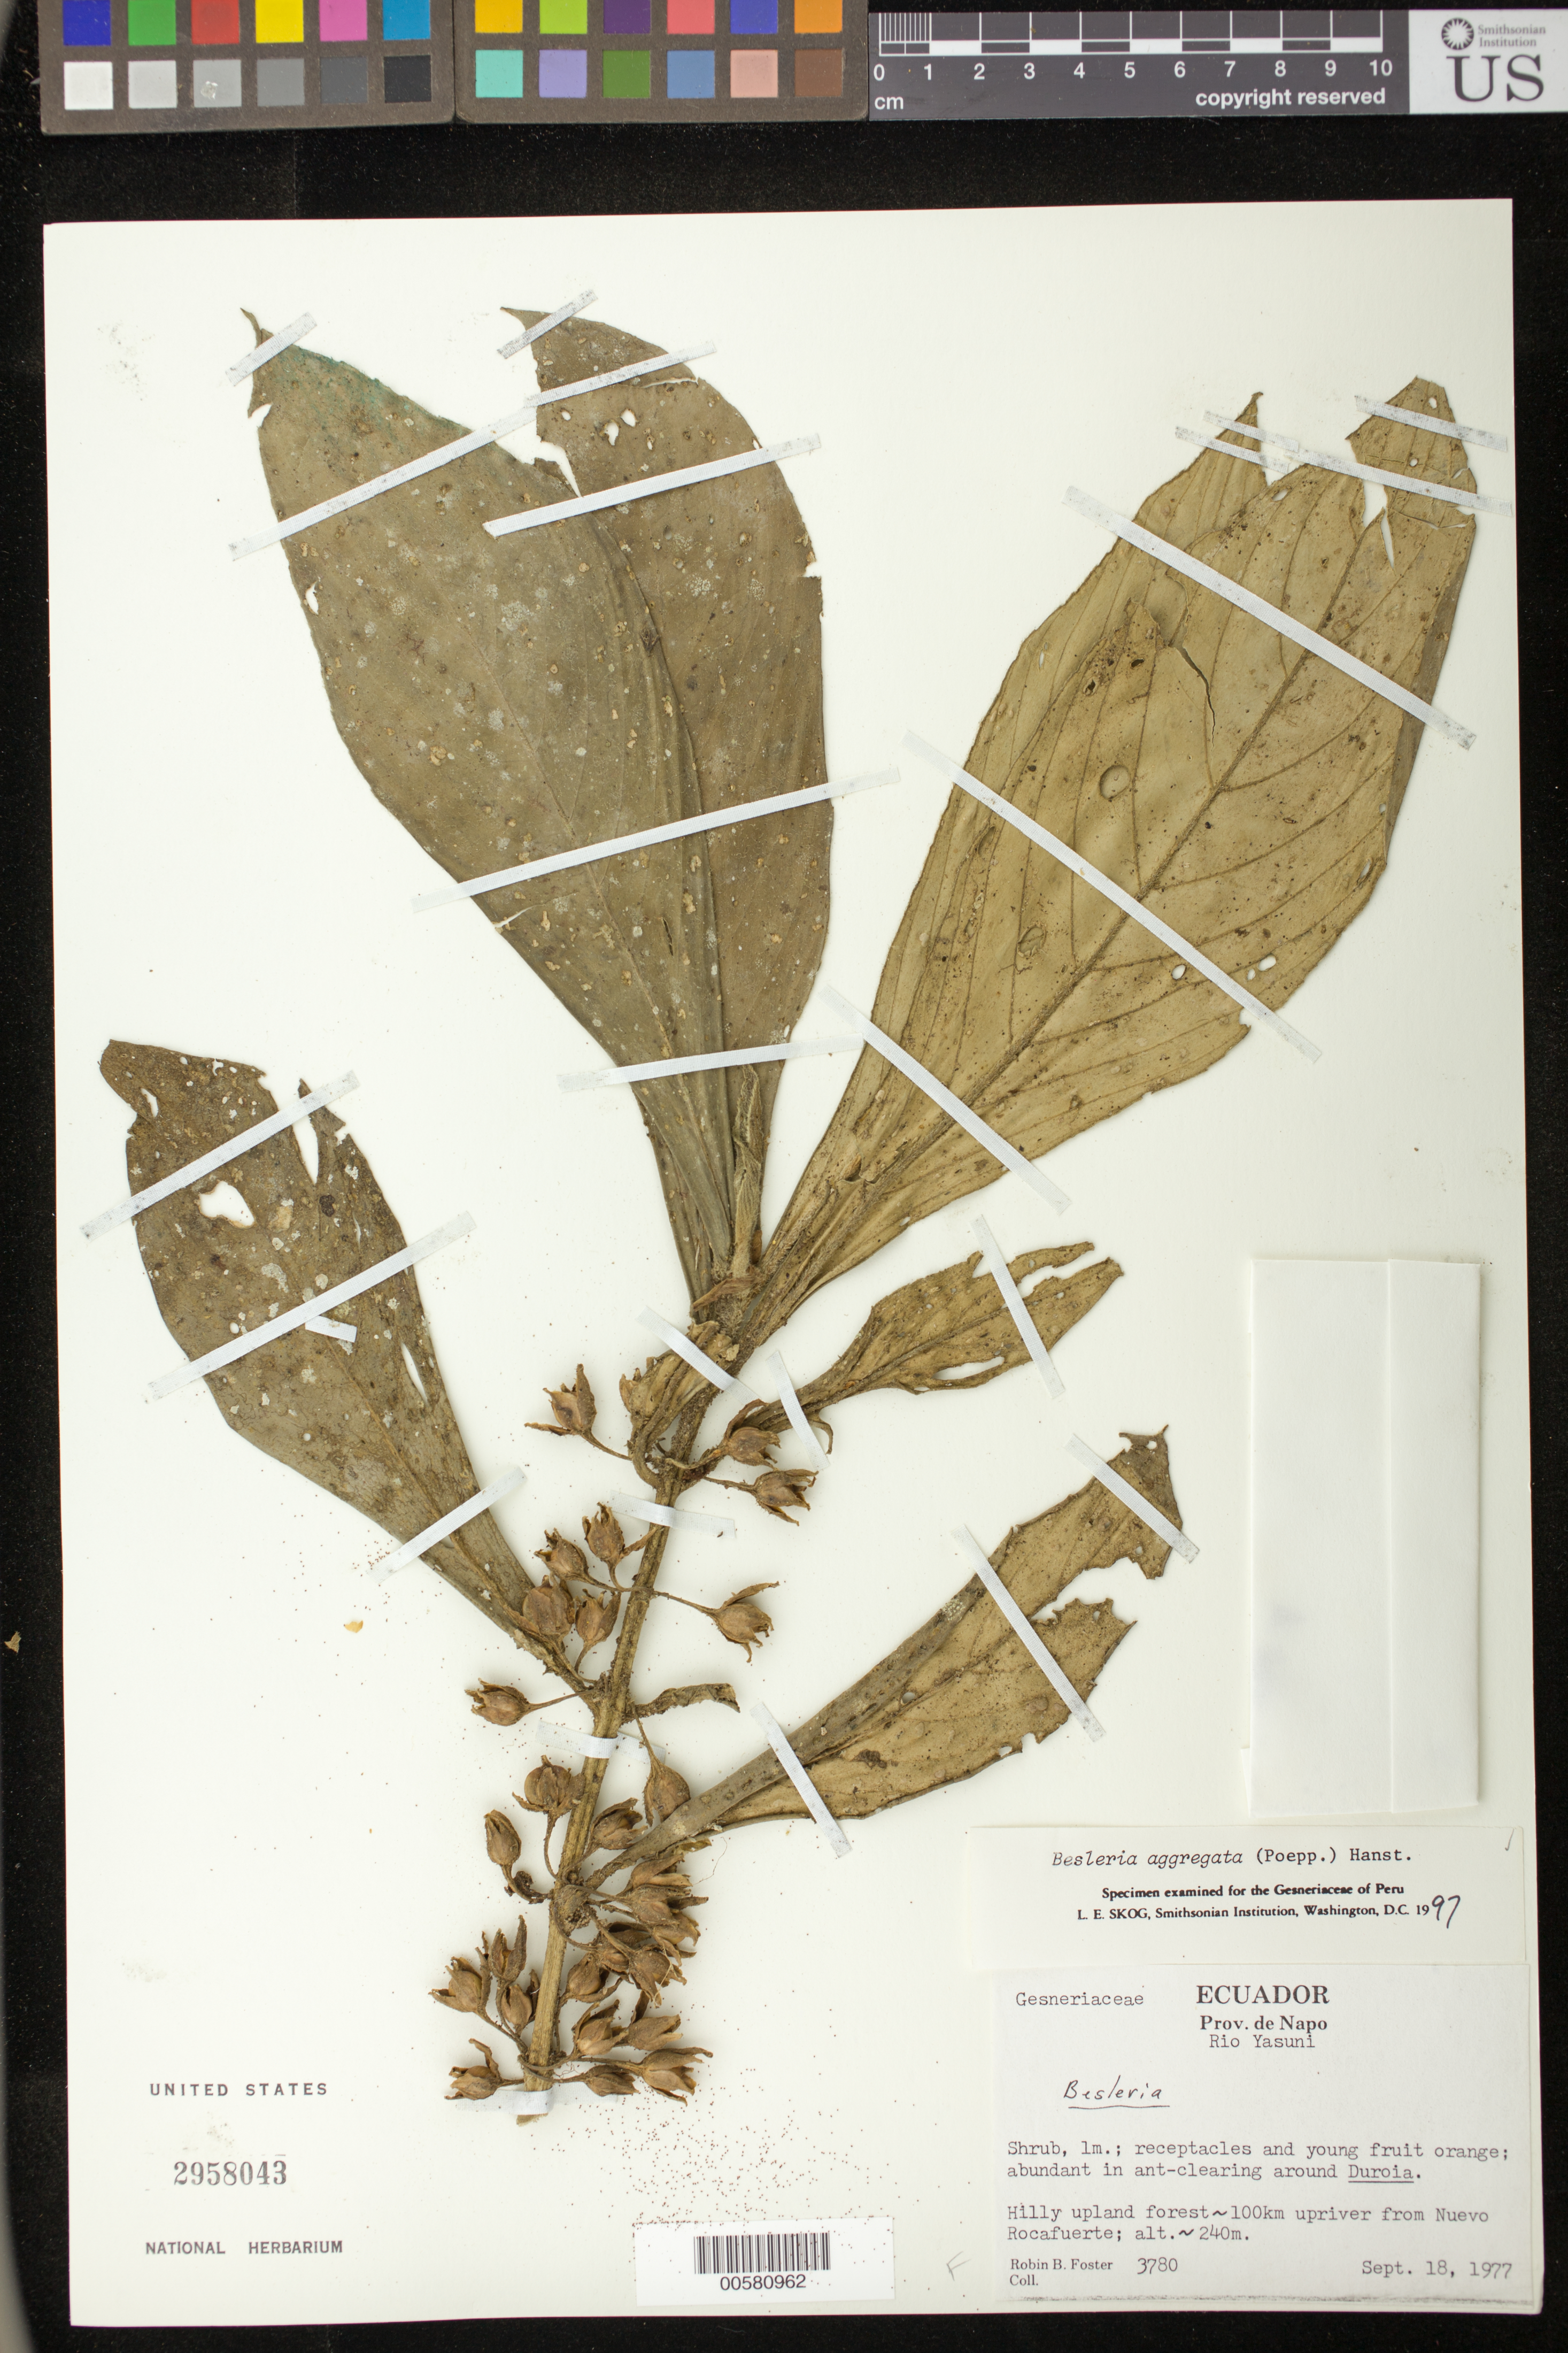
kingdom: Plantae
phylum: Tracheophyta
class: Magnoliopsida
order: Lamiales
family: Gesneriaceae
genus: Besleria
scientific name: Besleria aggregata var. aggregata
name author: (Mart.) Hanst.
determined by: Skog, Laurence E.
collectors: R. B. Foster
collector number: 3780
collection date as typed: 18 Sep 1977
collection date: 1977-09-18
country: Ecuador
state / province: Napo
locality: Rio Yasuni; ~100 km upriver from Nuevo Rocafuerte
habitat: Hilly upland forest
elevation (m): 240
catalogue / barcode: US 2958043